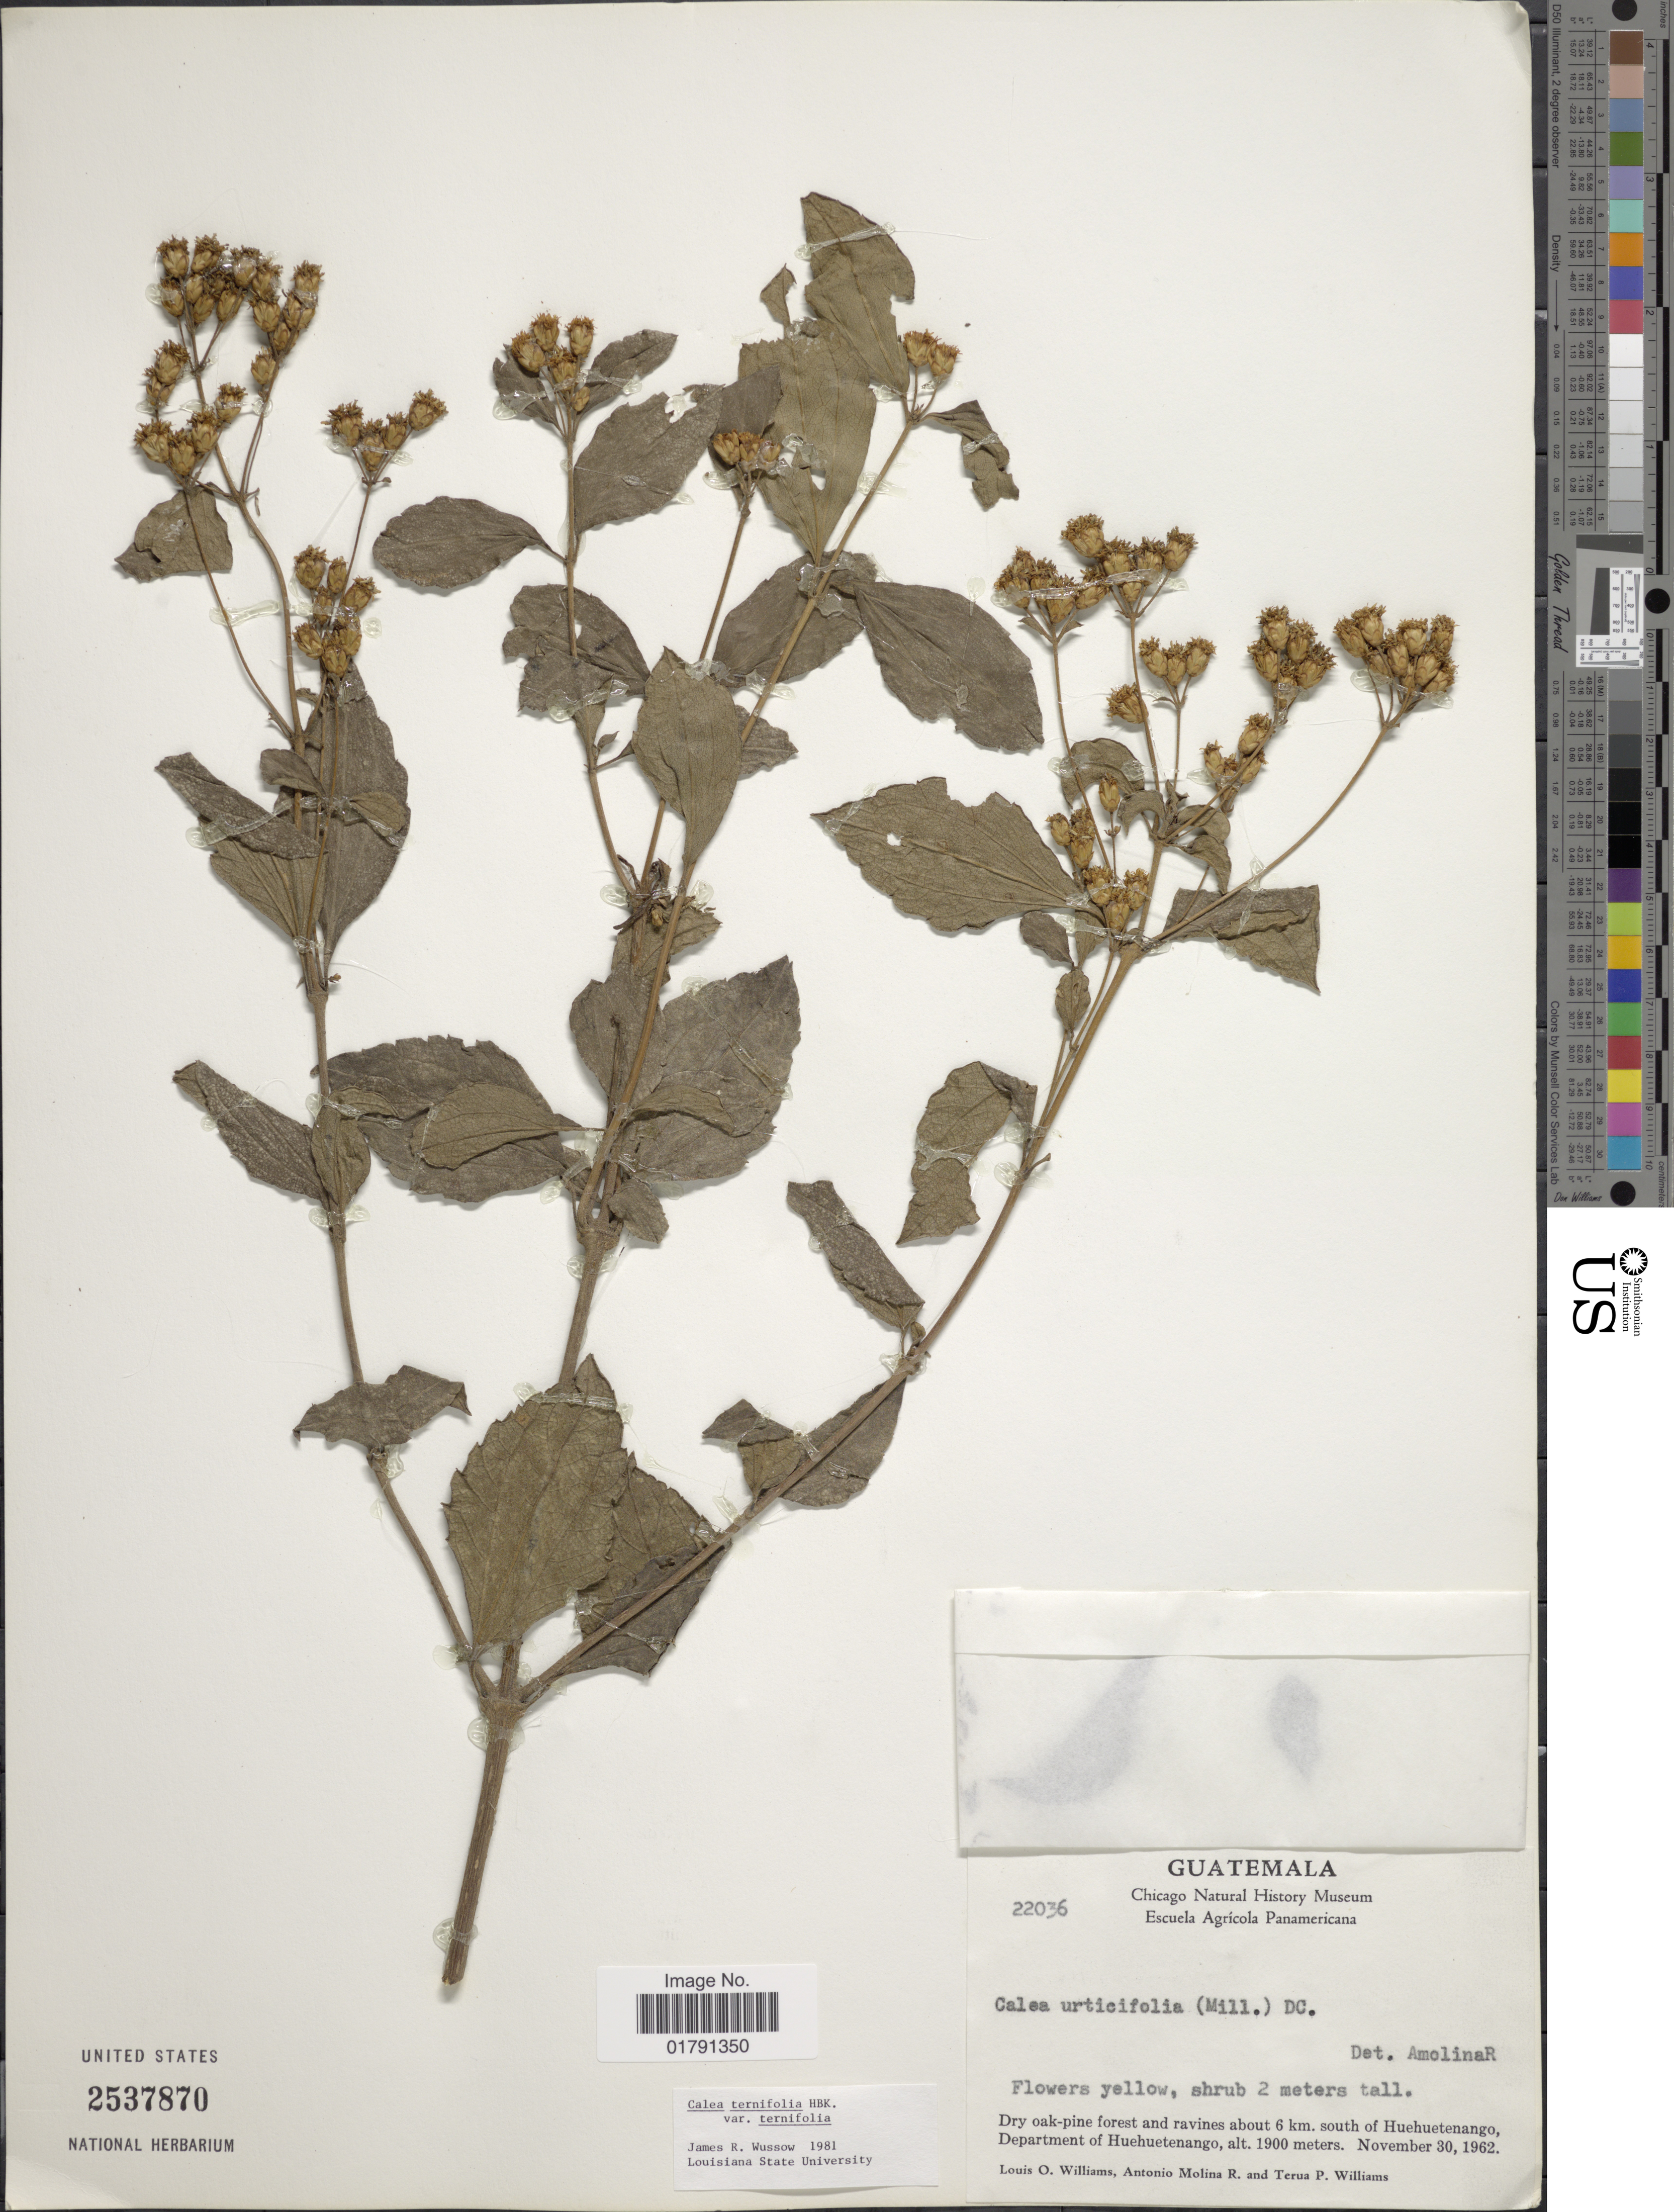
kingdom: Plantae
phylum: Tracheophyta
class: Magnoliopsida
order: Asterales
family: Asteraceae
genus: Calea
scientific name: Calea ternifolia var. ternifolia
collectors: L. O. Williams, A. Molina R. & T. P. Williams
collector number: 22036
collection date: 1962-11-30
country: Guatemala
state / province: Huehuetenango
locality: About 6 km south of Huehuetenango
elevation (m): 1900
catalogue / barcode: US 2537870